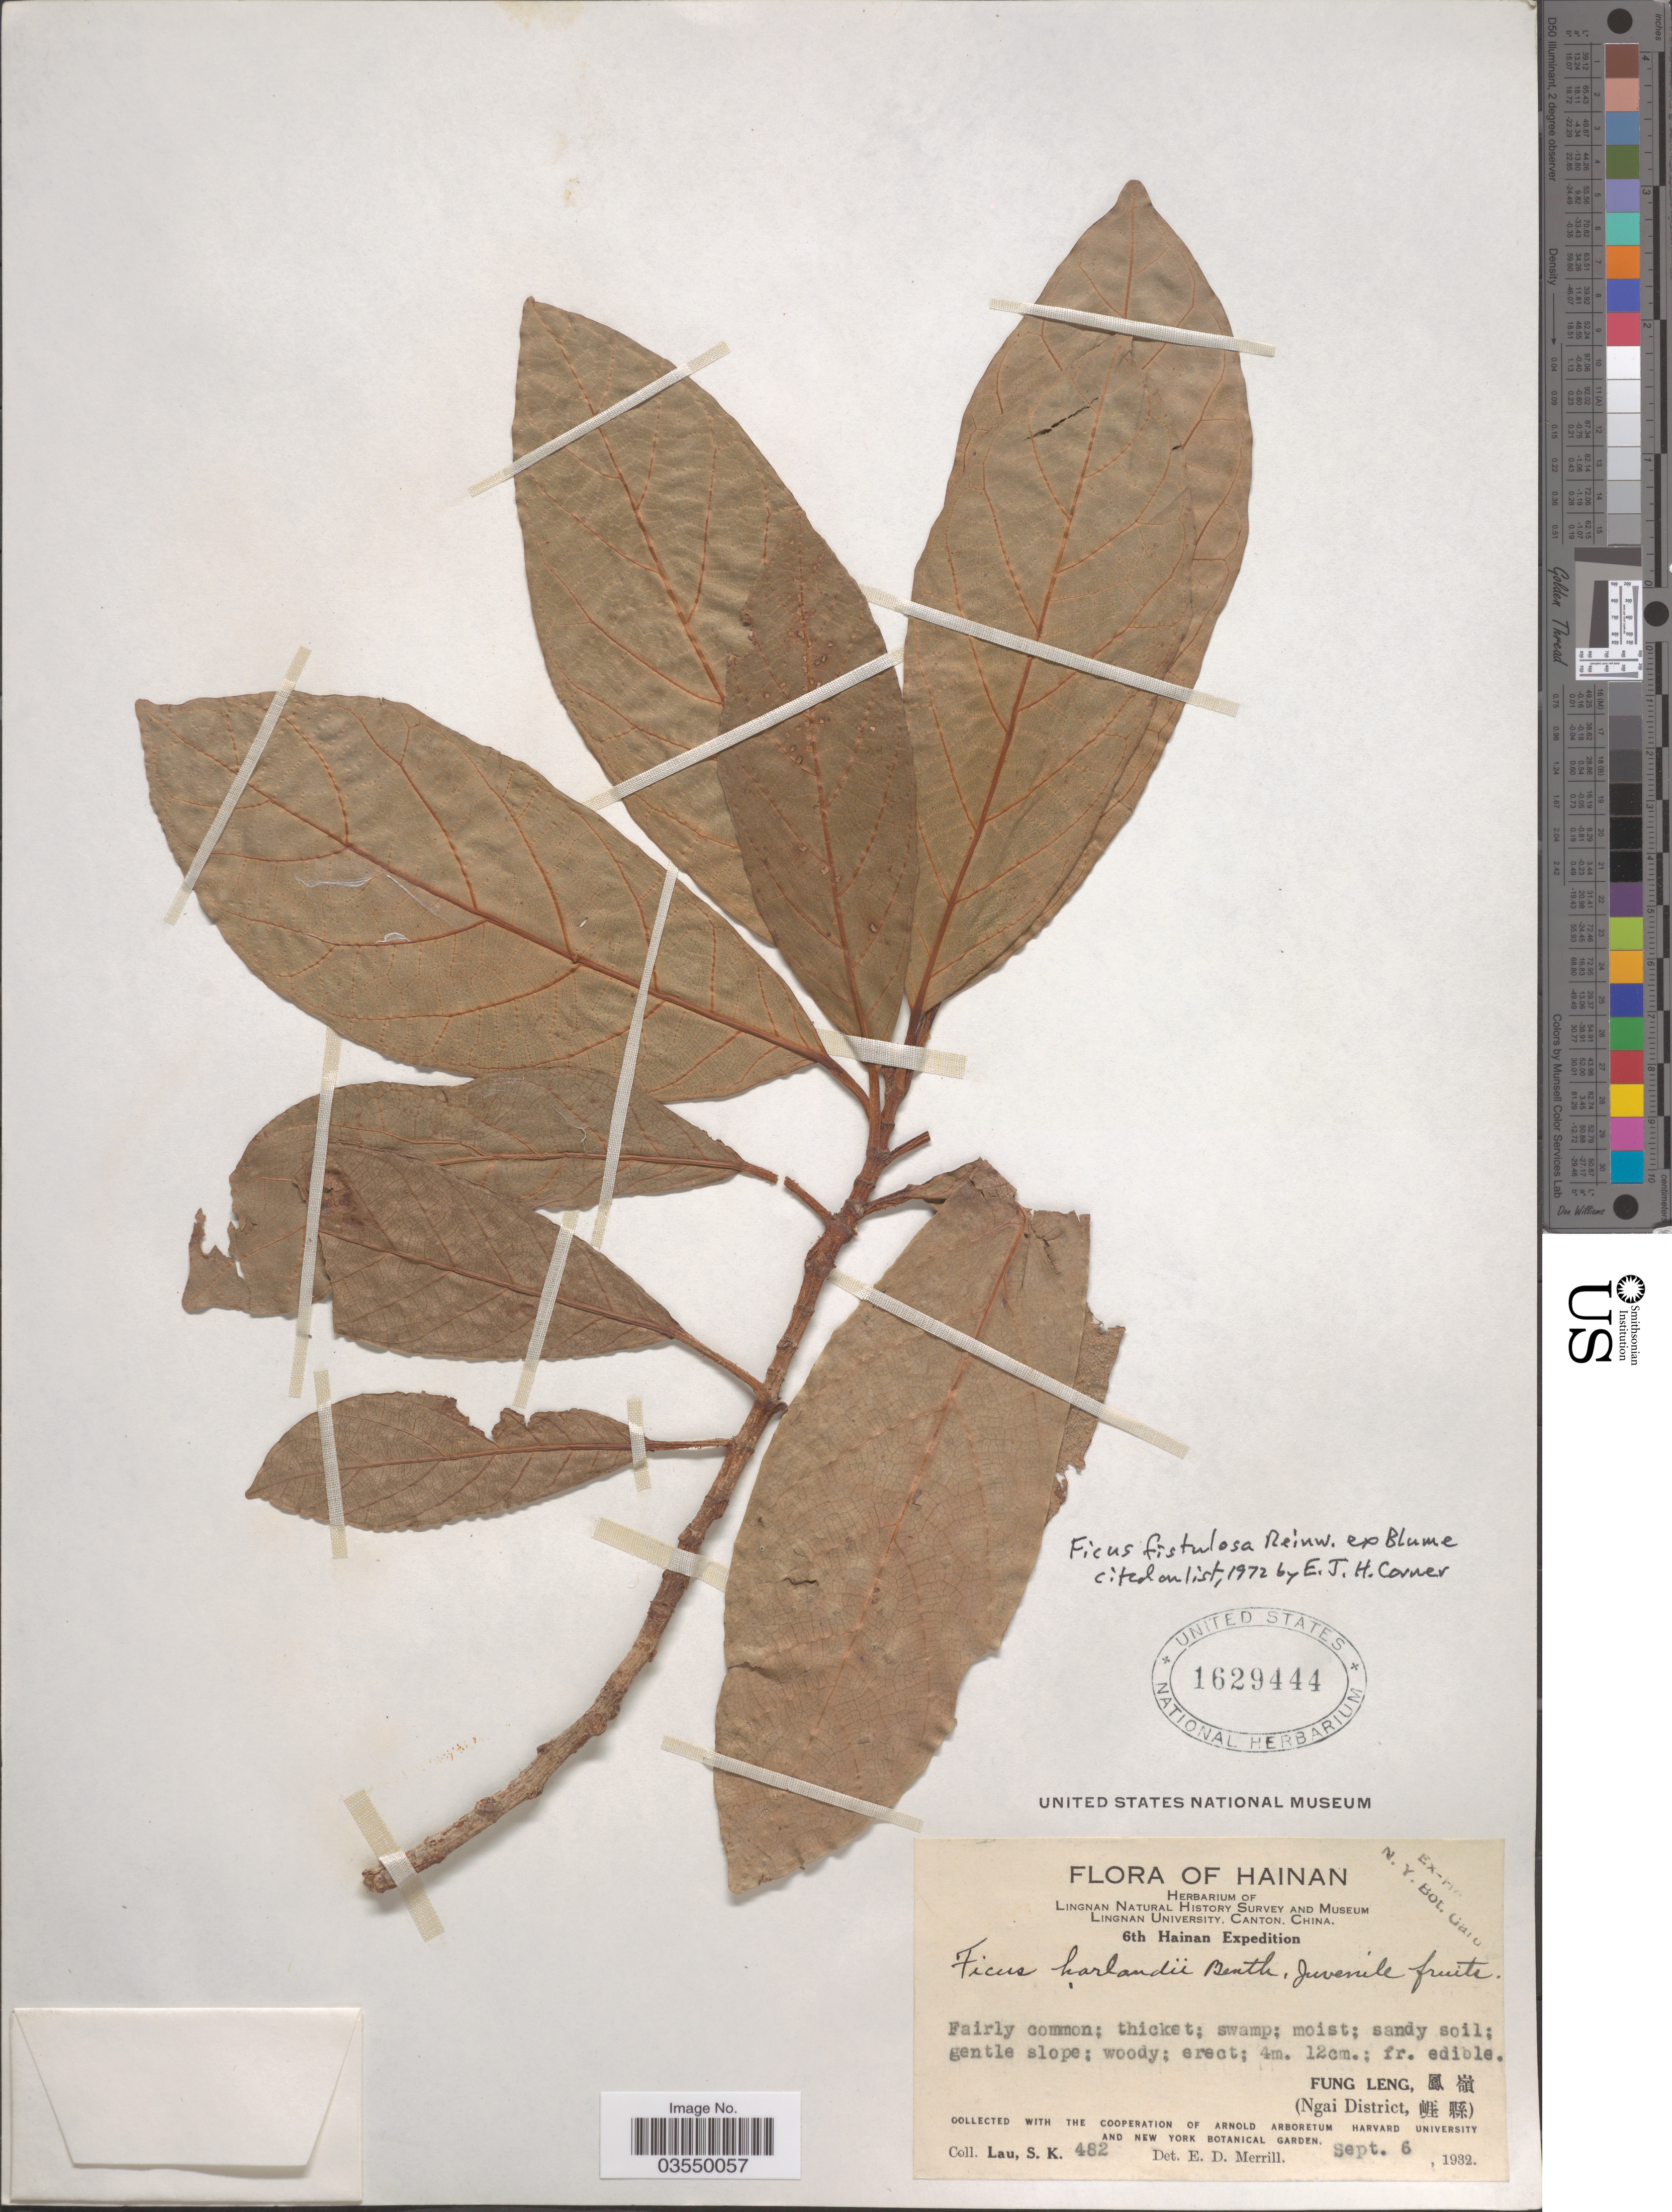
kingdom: Plantae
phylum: Tracheophyta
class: Magnoliopsida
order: Rosales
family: Moraceae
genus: Ficus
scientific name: Ficus fistulosa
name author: Reinw. ex Blume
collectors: S. K. Lau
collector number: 482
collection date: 1932-09-06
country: China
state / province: Hainan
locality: Fung Leng. (Ngai District).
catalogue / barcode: US 1629444